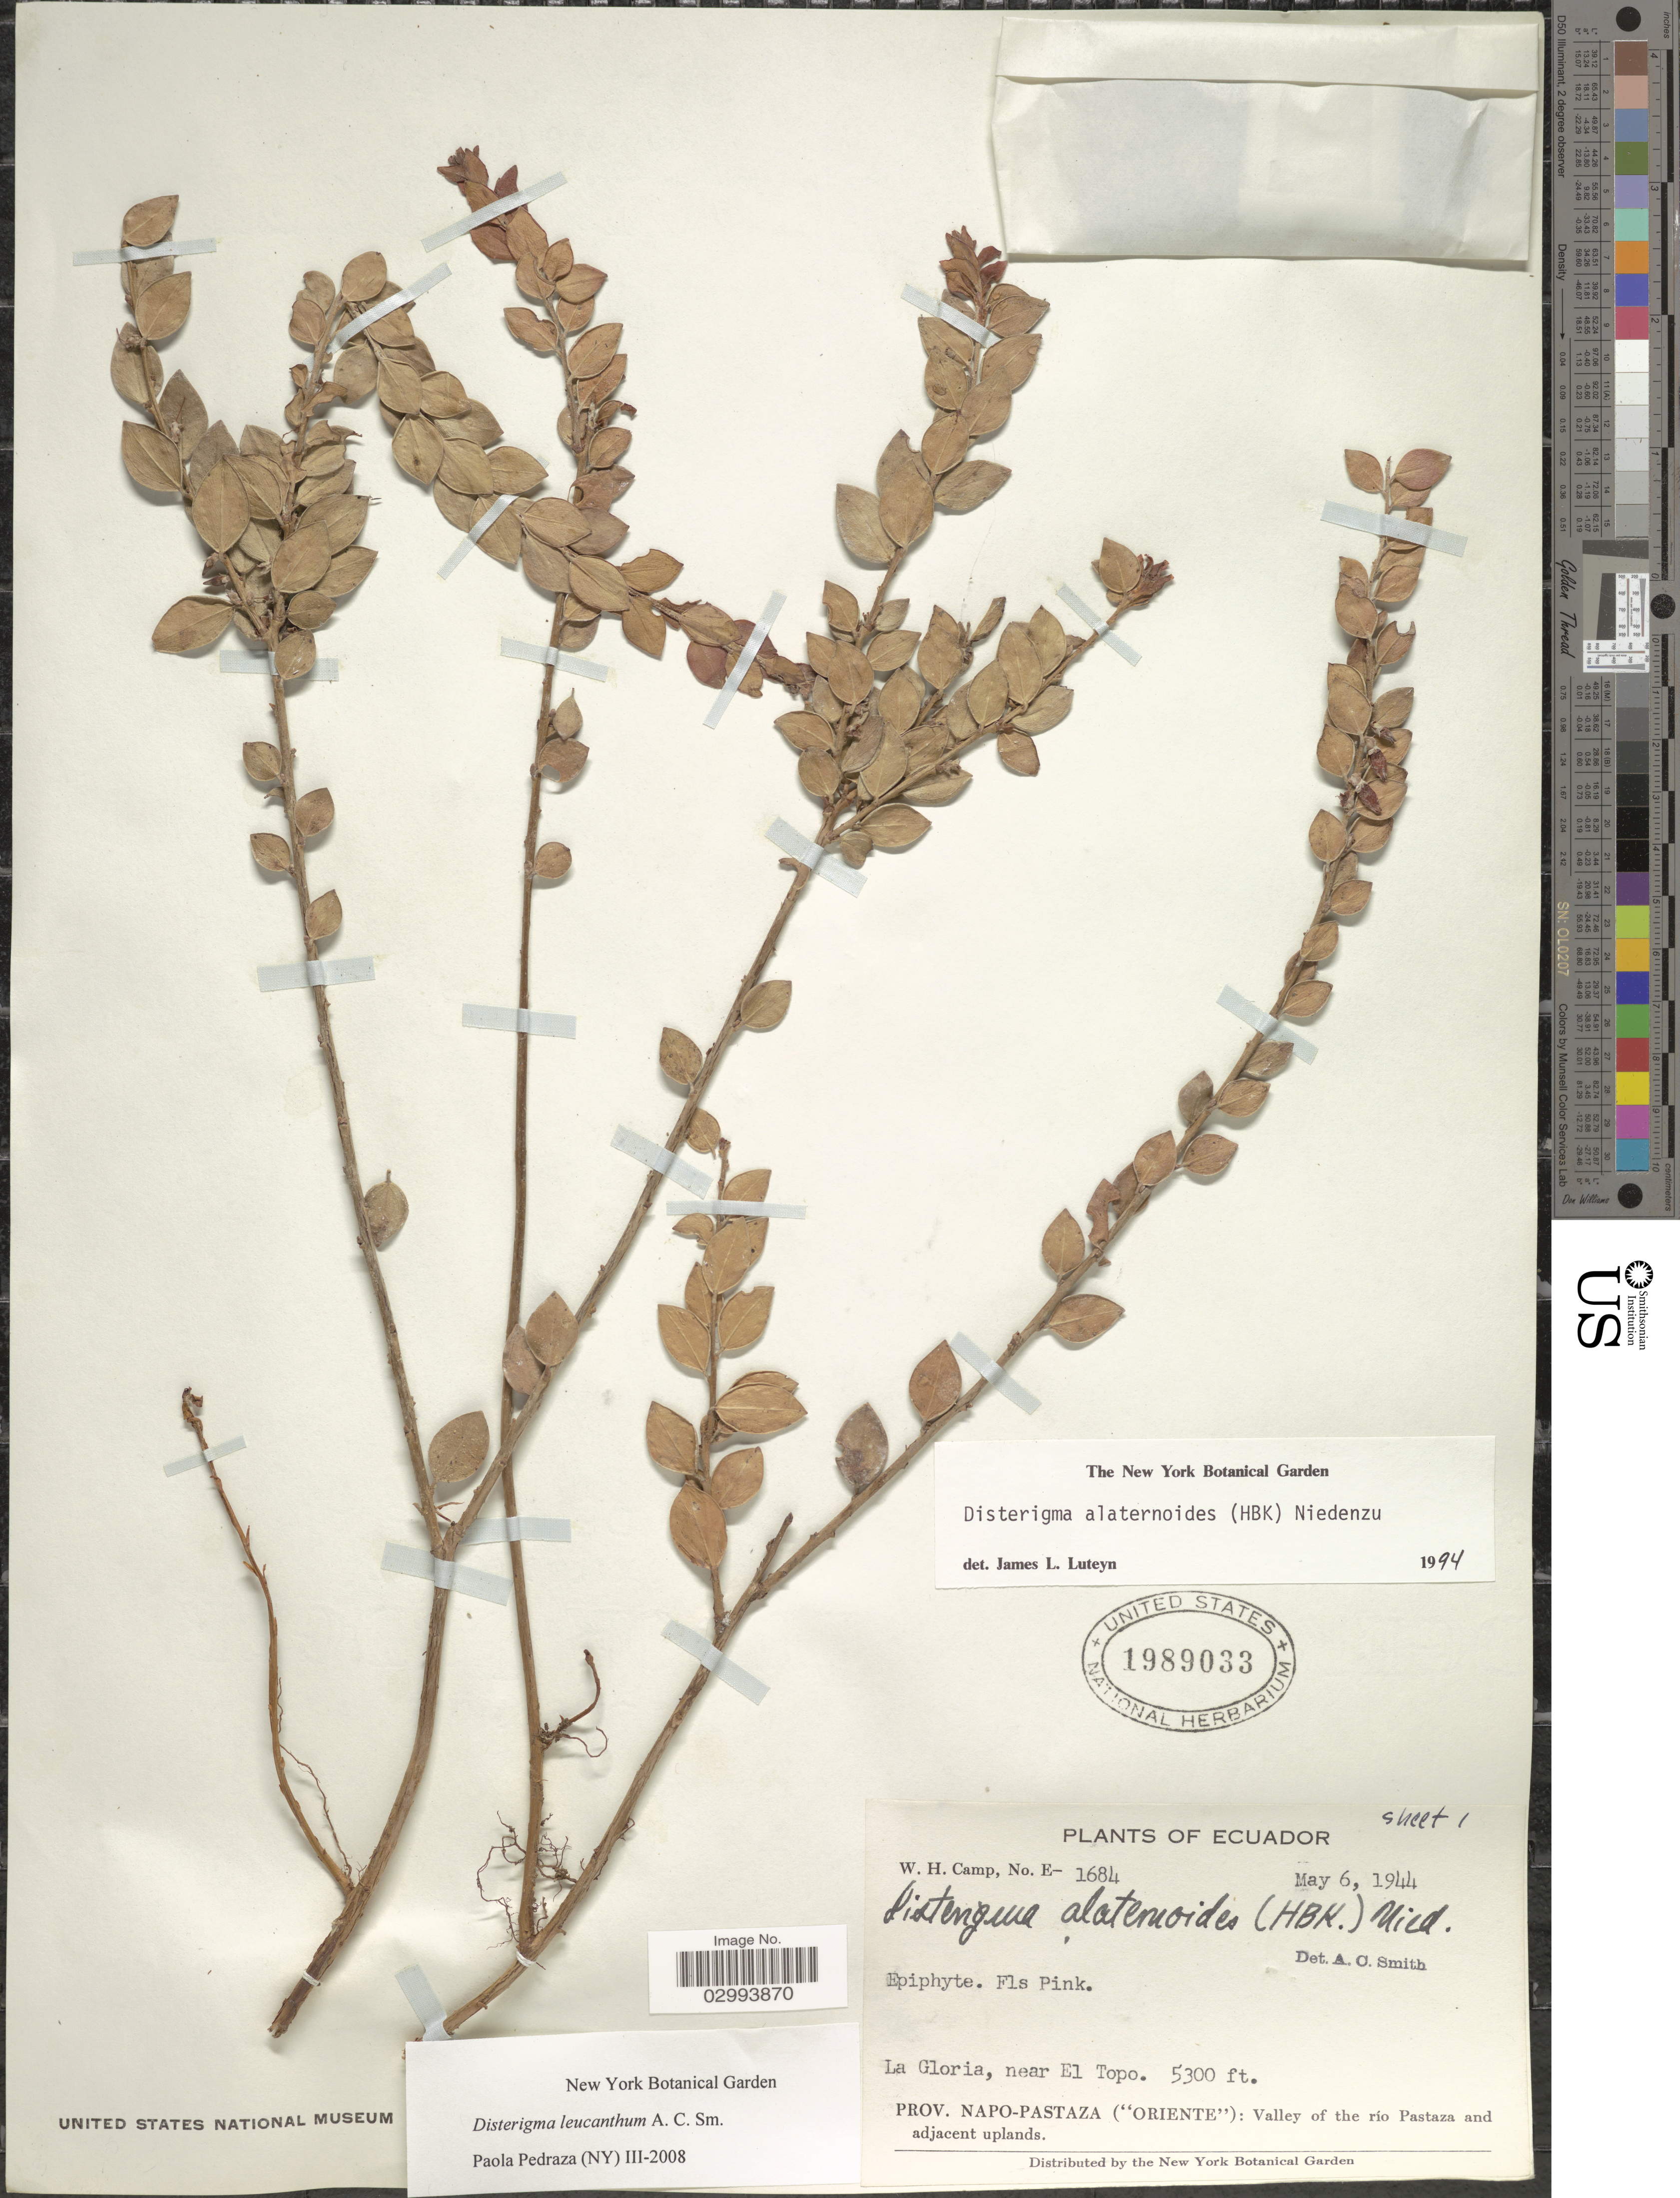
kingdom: Plantae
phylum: Tracheophyta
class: Magnoliopsida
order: Ericales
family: Ericaceae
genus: Disterigma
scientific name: Disterigma leucanthum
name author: A.C. Sm.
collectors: W. H. Camp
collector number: E-1684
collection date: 1944-05-06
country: Ecuador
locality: La Gloria, near El Topo. Prov. Napo-Pastaza ("Oriente"): Valley of the río Pastaza and adjacent uplands.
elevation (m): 1615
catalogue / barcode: US 1989033